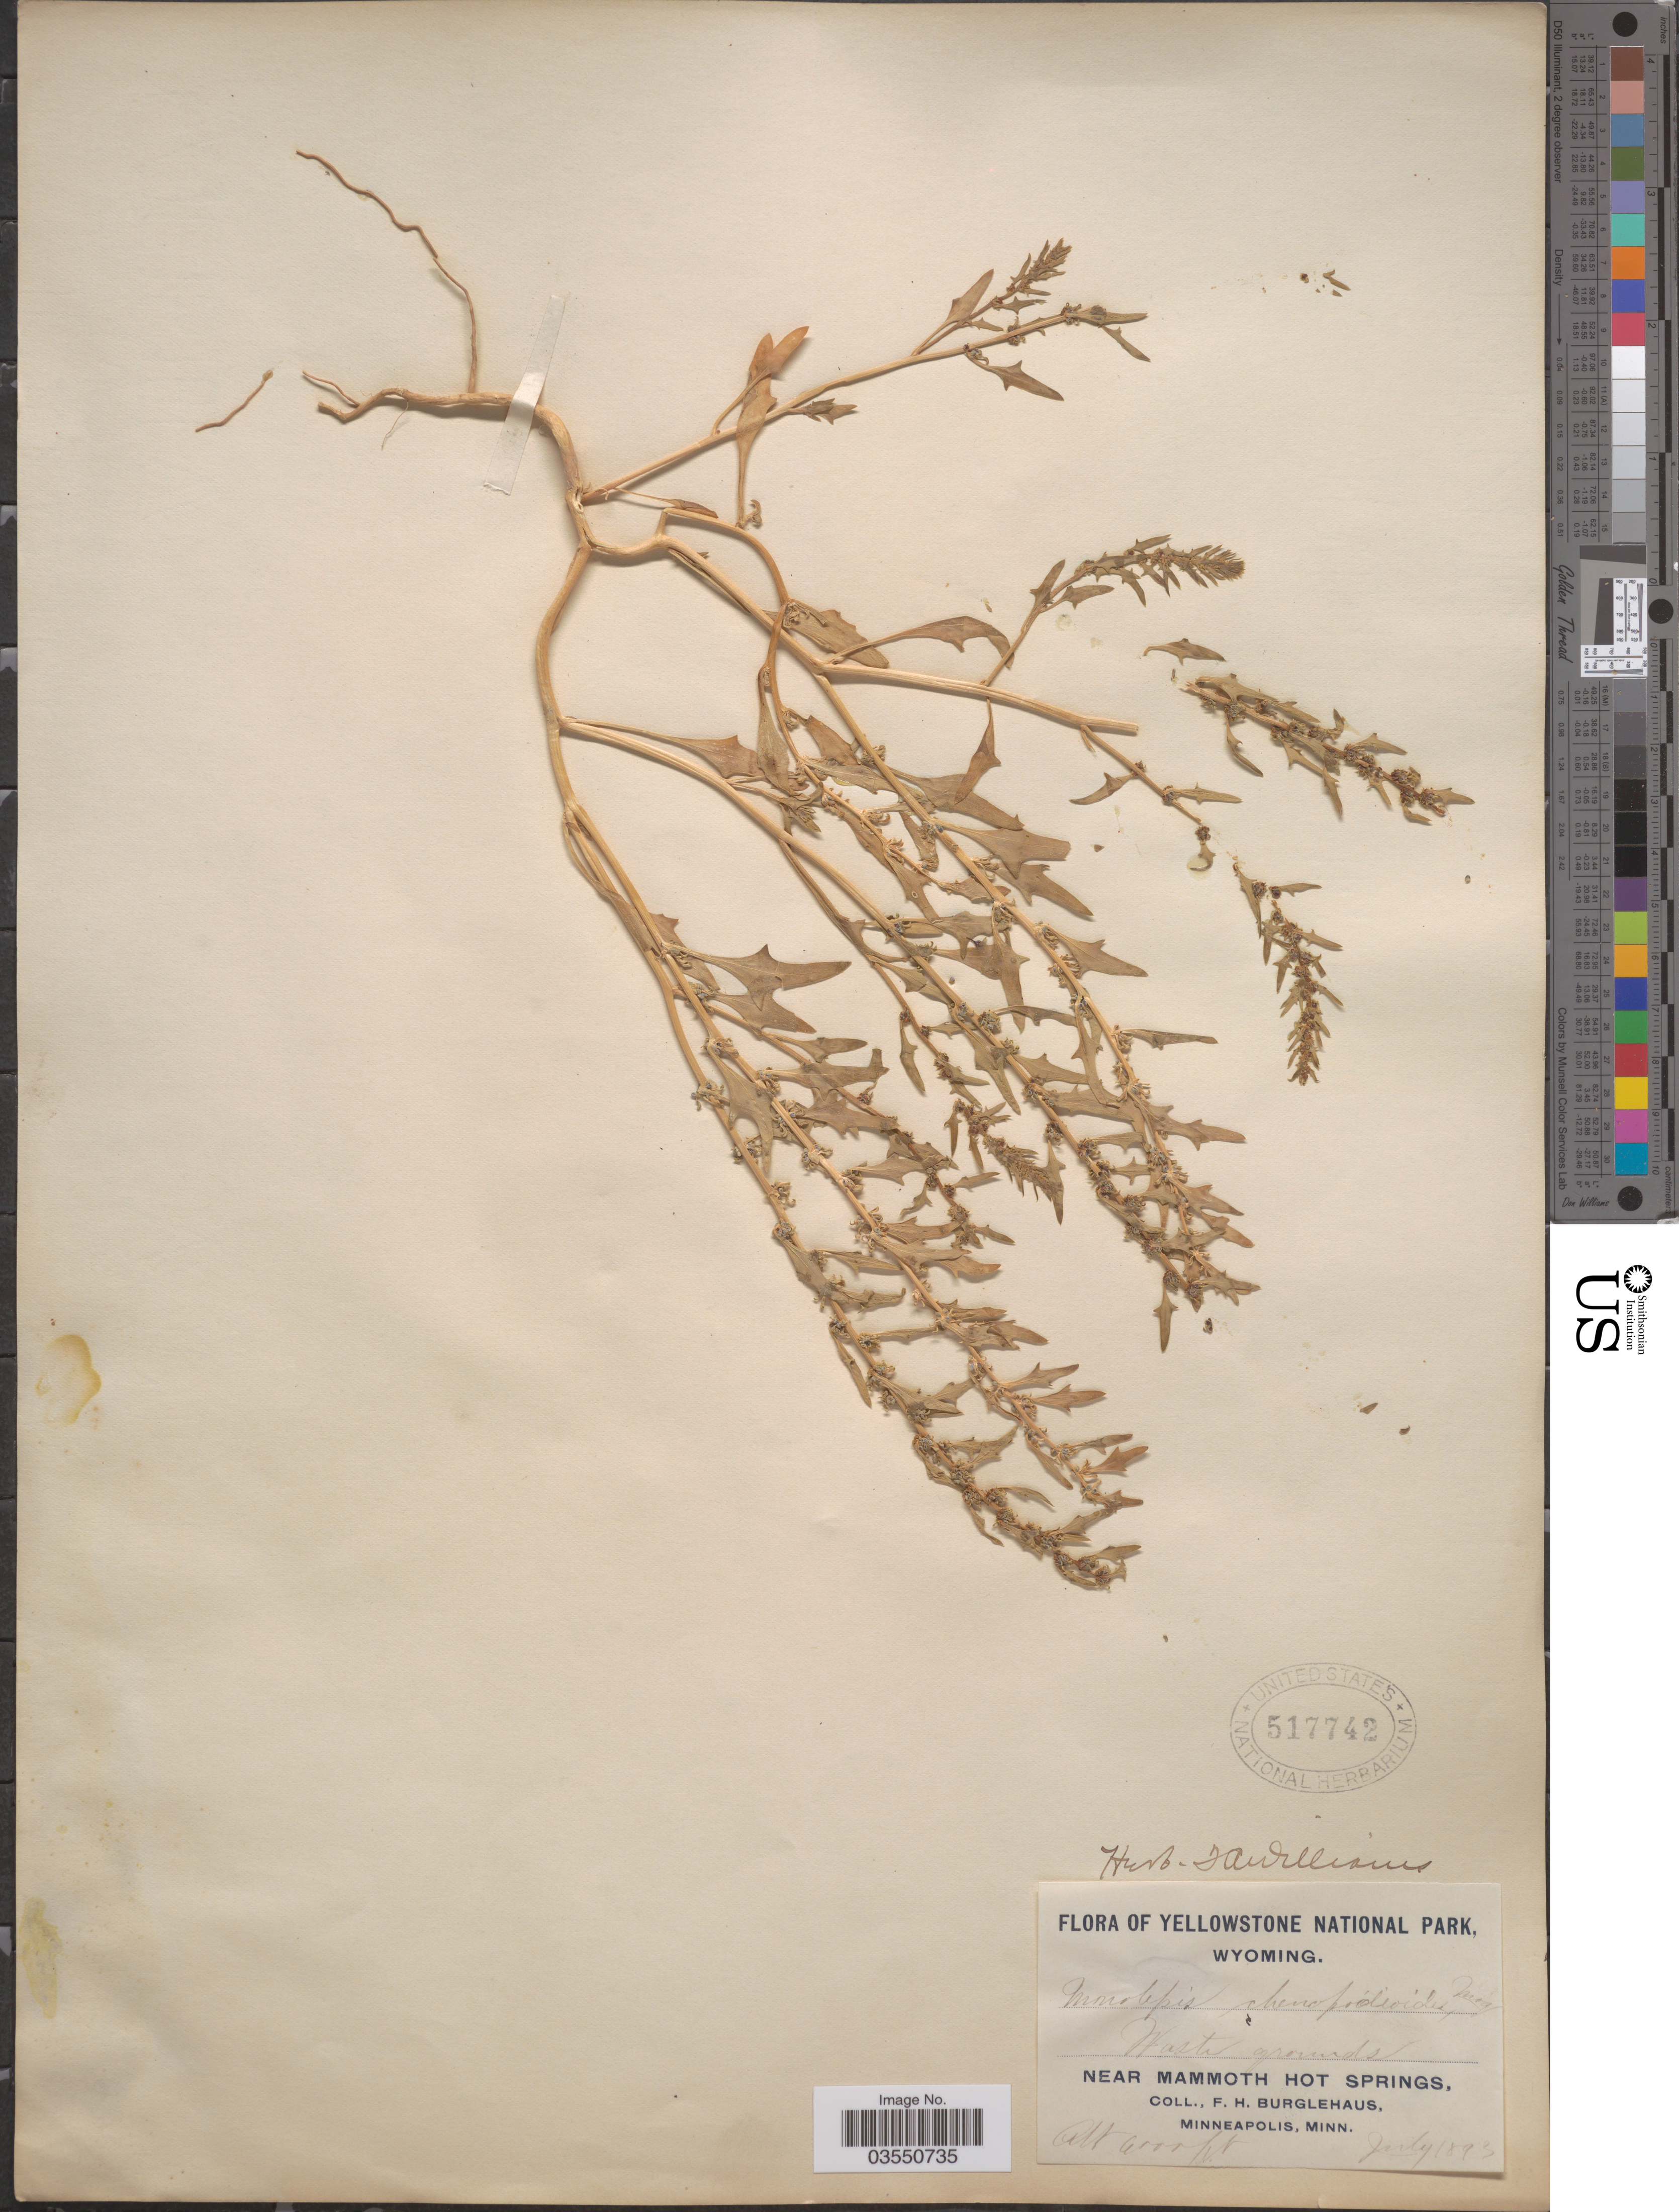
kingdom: Plantae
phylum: Tracheophyta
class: Magnoliopsida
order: Caryophyllales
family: Amaranthaceae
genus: Blitum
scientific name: Blitum nuttallianum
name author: Schult.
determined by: U.S. National Herbarium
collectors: F. Burglehaus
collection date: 1893-07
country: United States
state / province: Wyoming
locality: Yellowstone National Park. Near Mammoth Hot Springs.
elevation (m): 1219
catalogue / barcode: US 517742